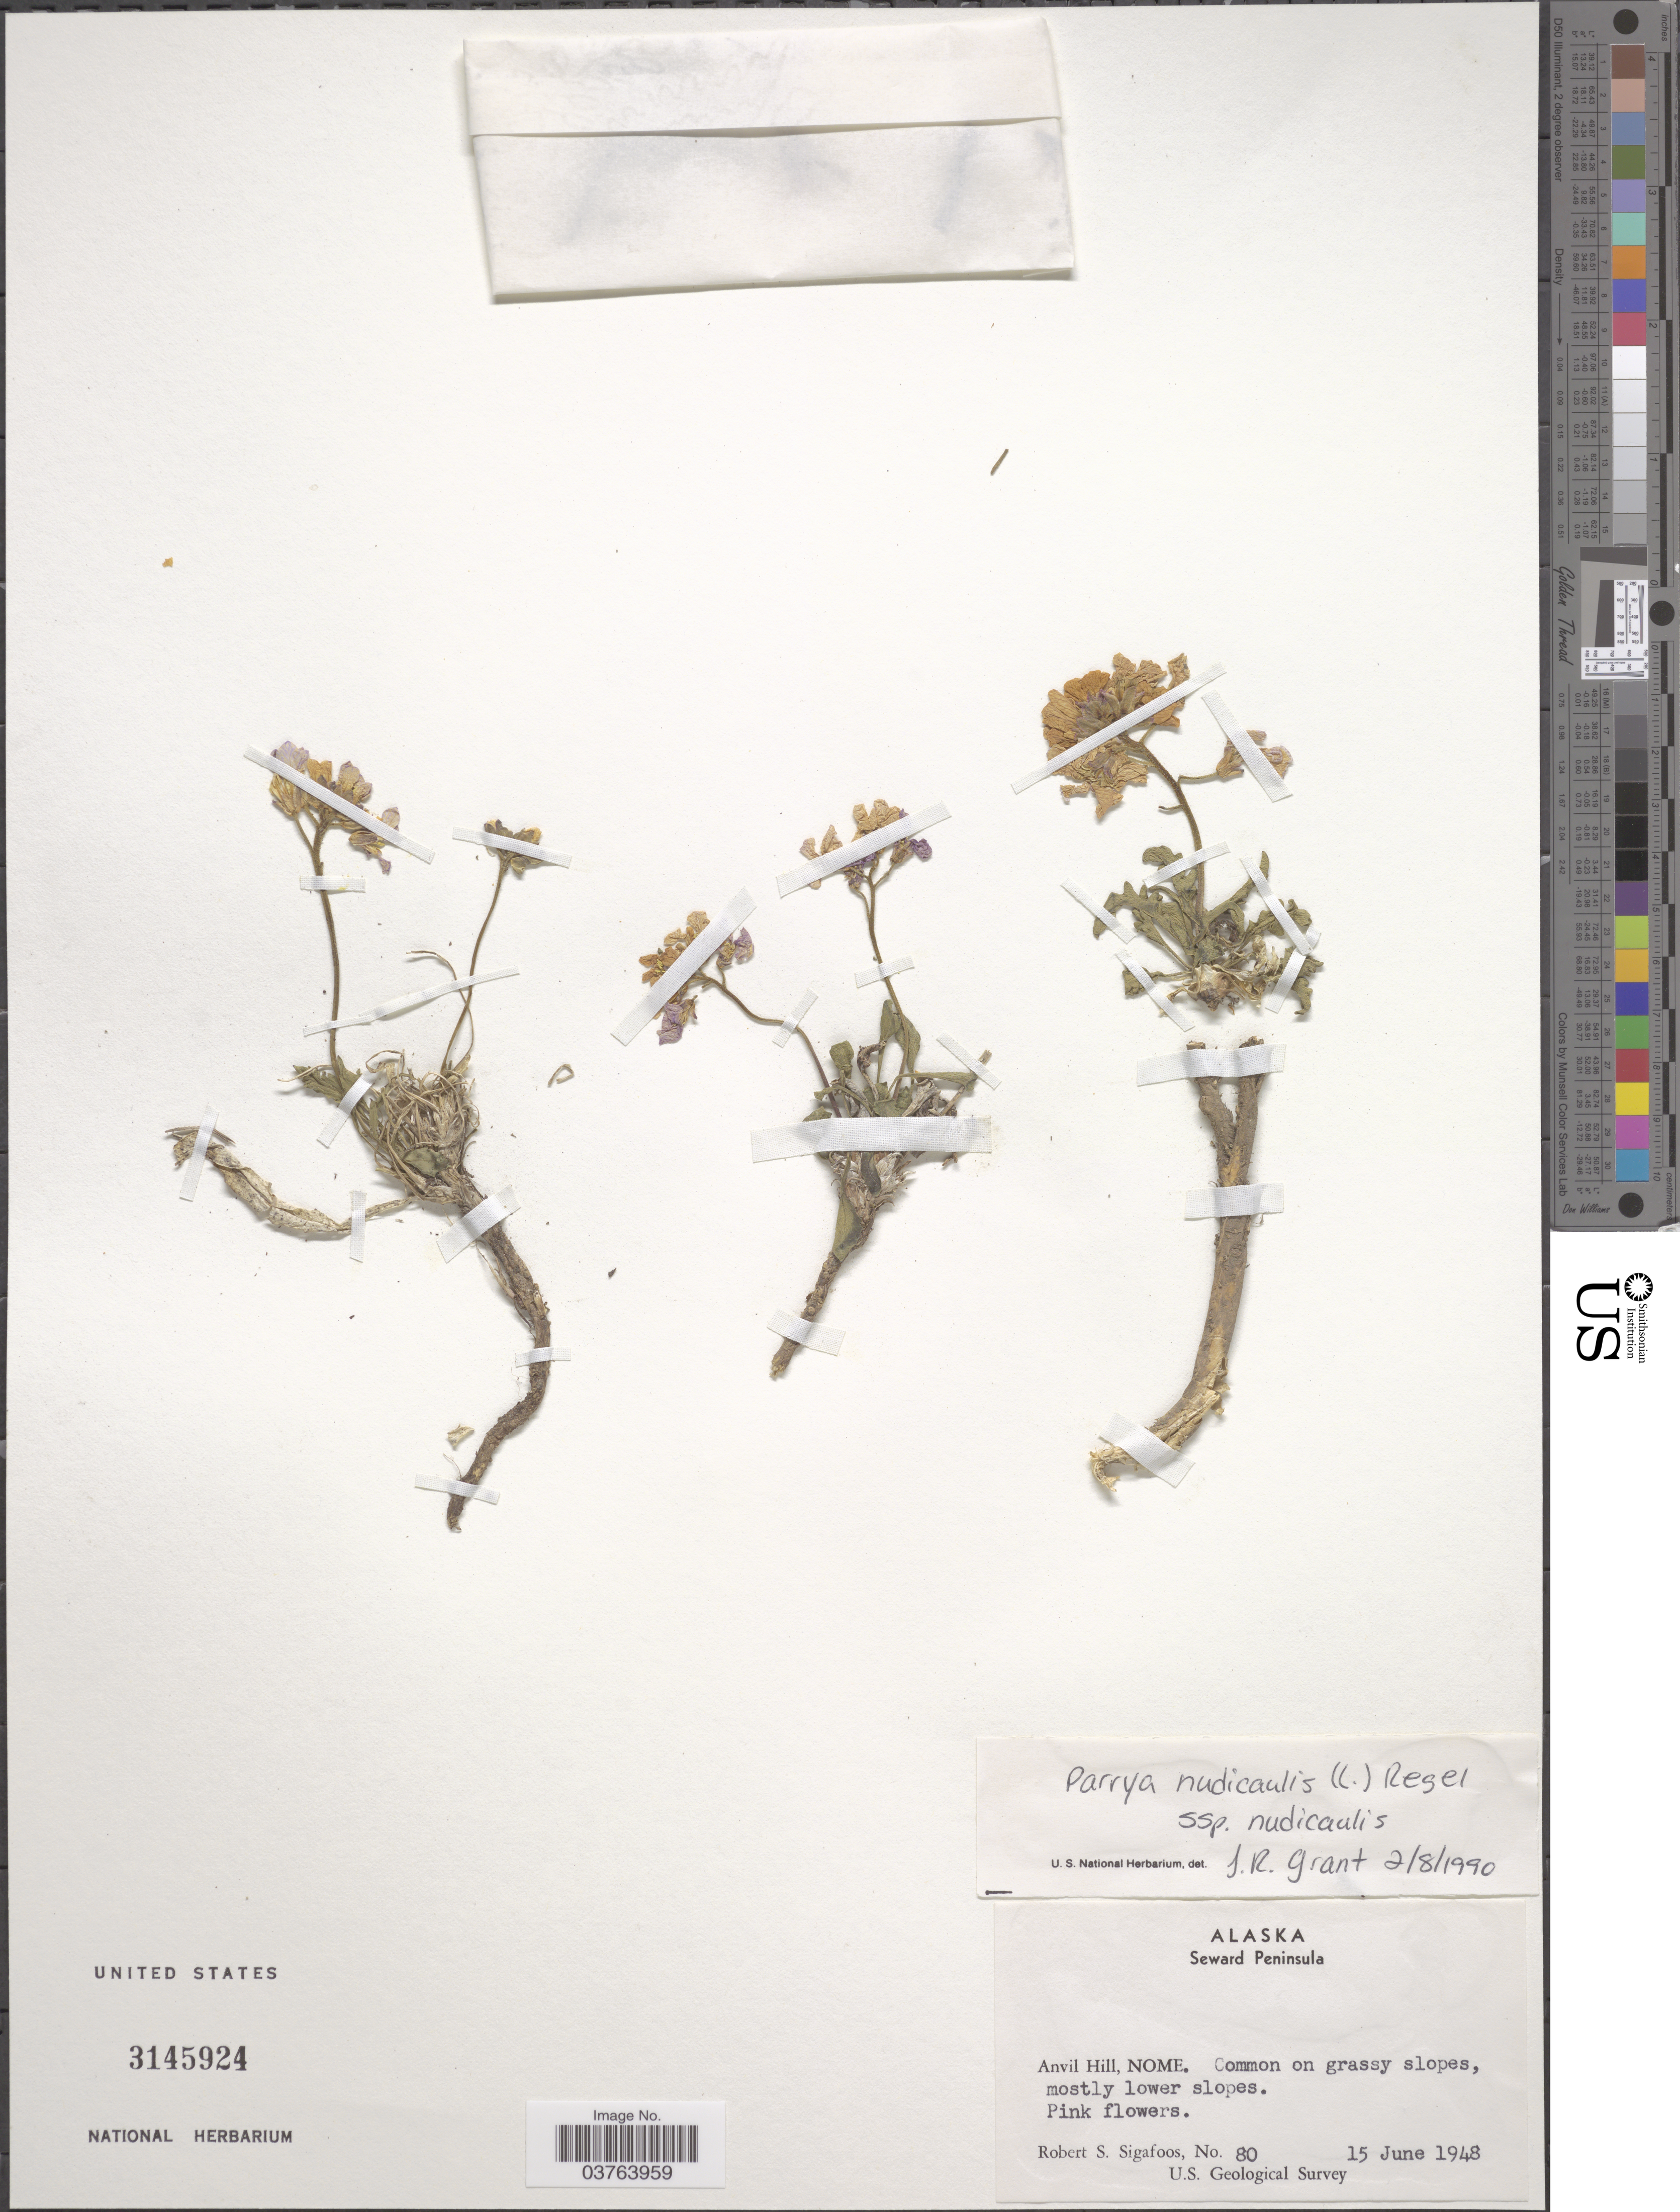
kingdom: Plantae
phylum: Tracheophyta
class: Magnoliopsida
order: Brassicales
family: Brassicaceae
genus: Parrya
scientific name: Parrya nudicaulis subsp. nudicaulis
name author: (L.) Regel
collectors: R. Sigafoos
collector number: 80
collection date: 1948-06-15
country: United States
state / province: Alaska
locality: Seward Peninsula. Anvil Hill, Nome.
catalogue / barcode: US 3145924